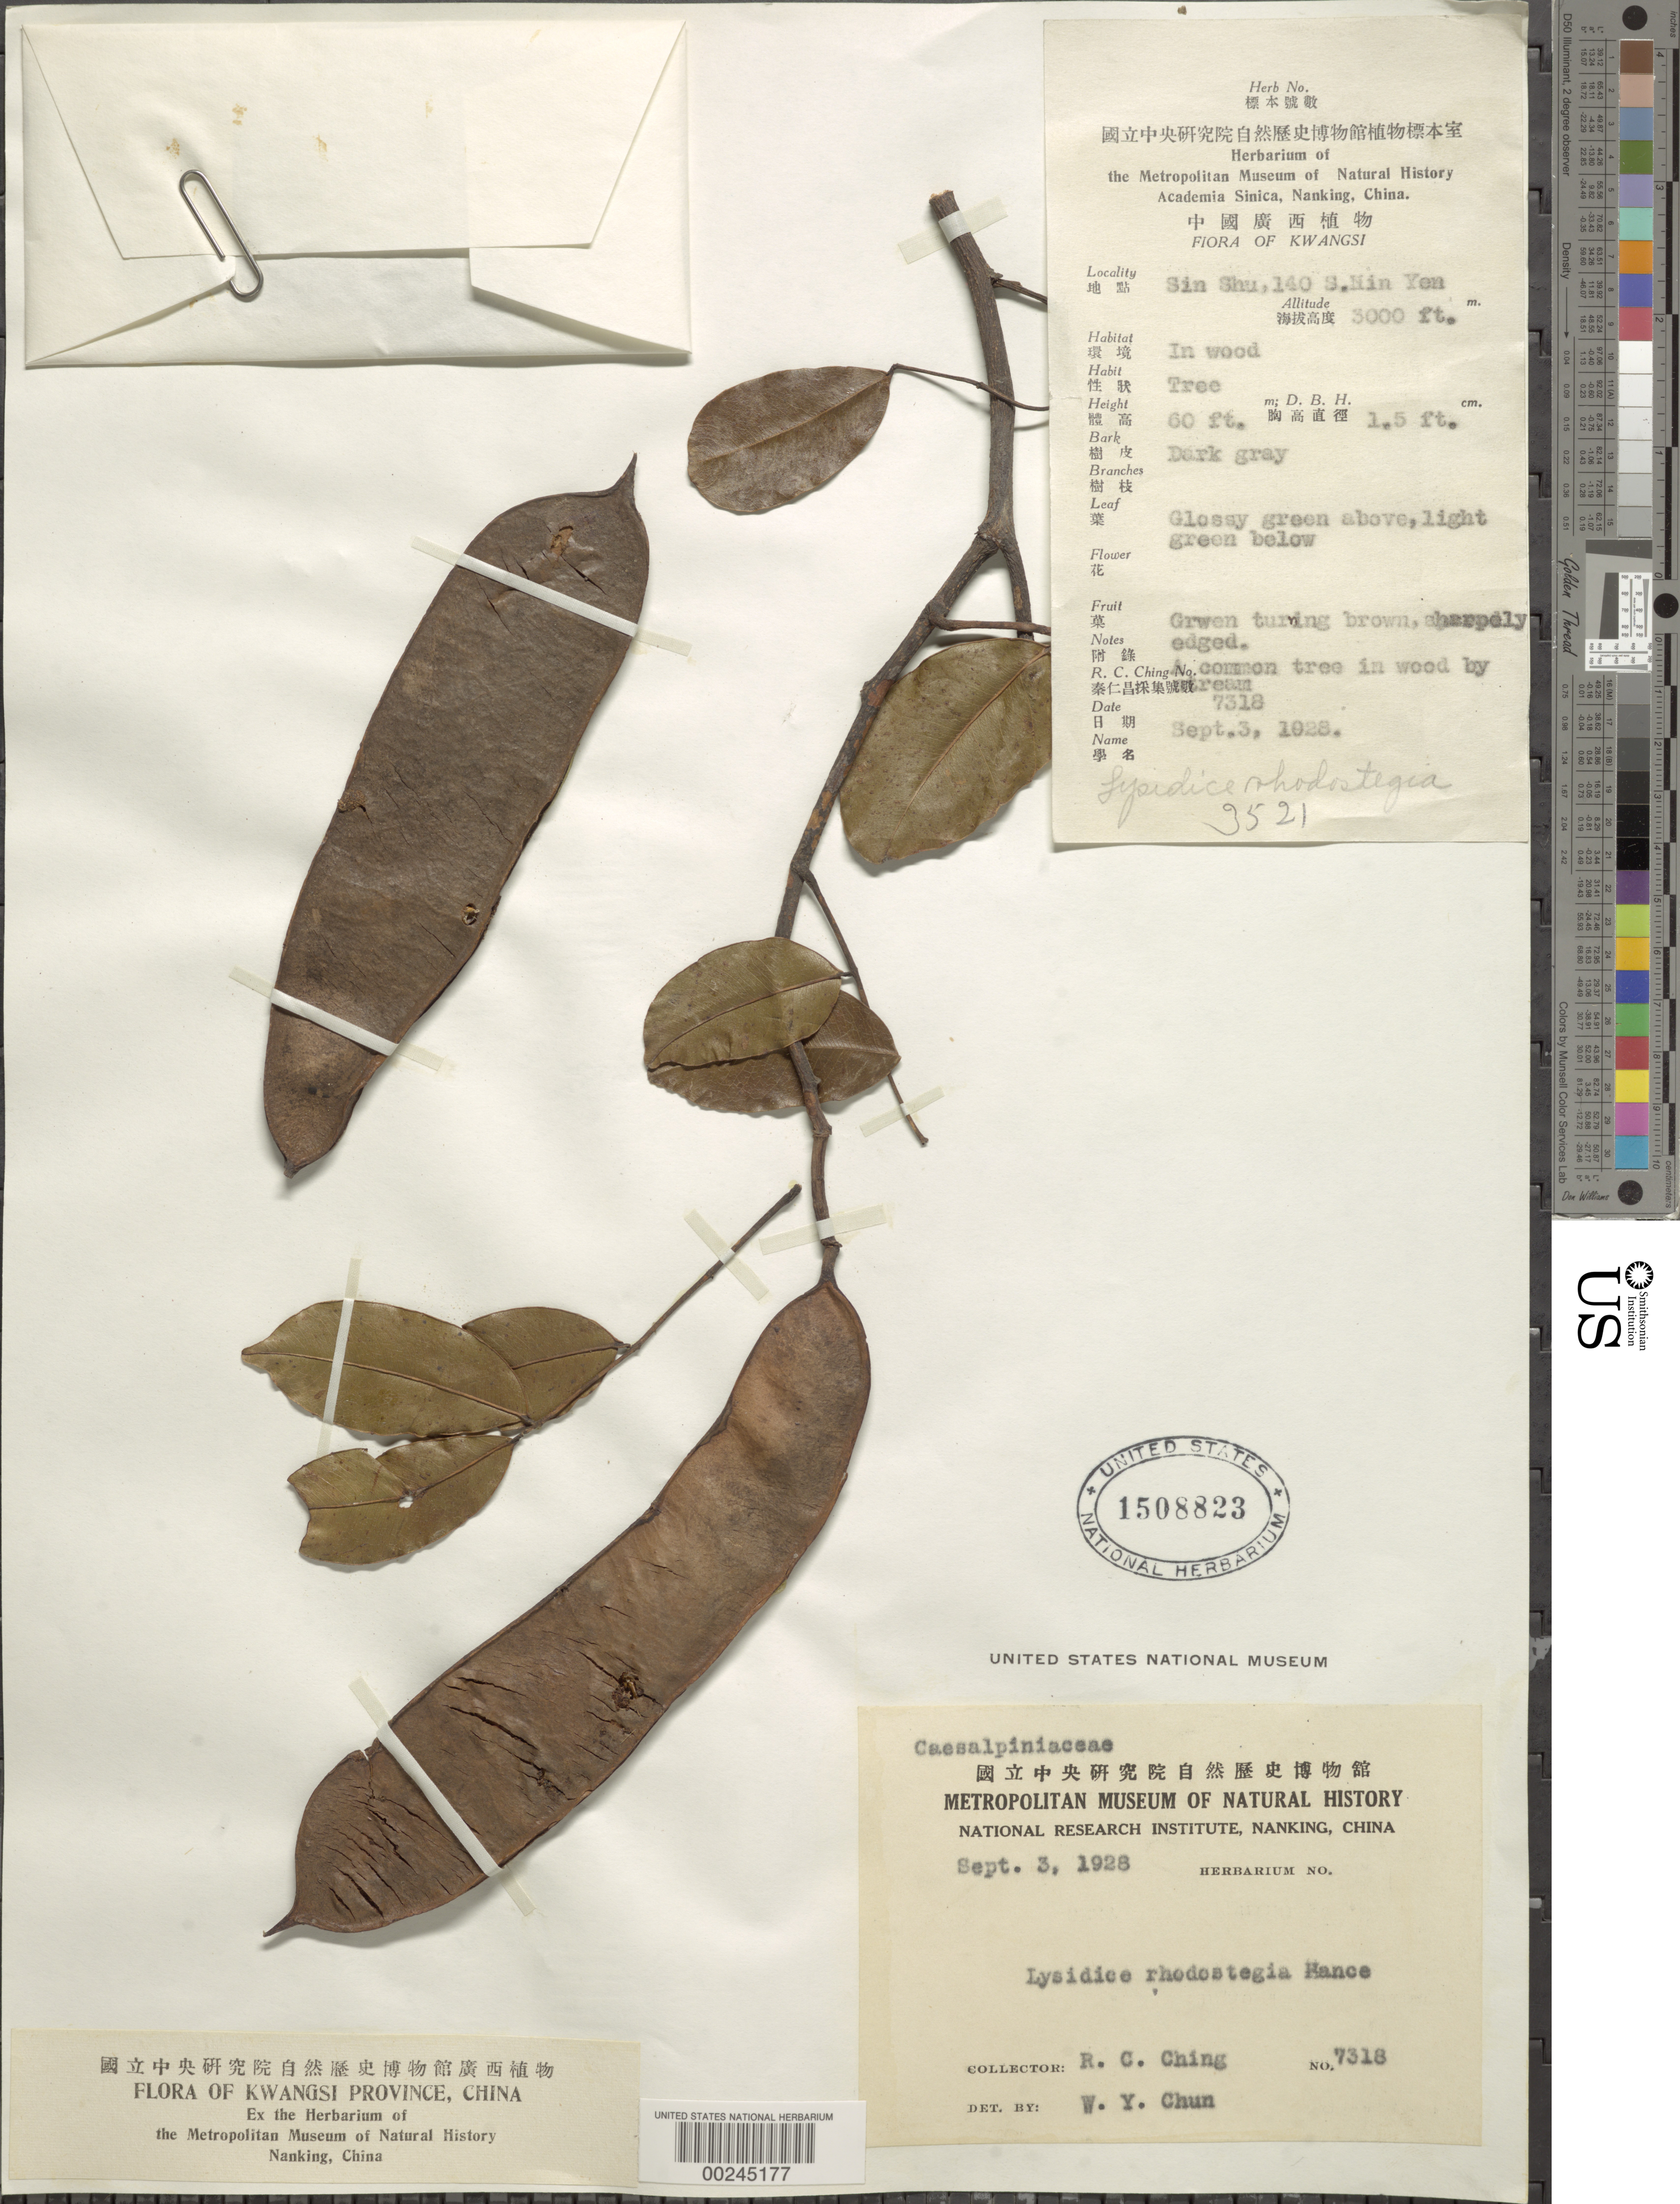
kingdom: Plantae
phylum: Tracheophyta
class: Magnoliopsida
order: Fabales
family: Fabaceae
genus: Lysidice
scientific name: Lysidice rhodostegia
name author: Hance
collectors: R. C. Ching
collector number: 7318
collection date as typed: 03 Sep 1928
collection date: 1928-09-03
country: China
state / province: Guangxi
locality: Sin shu, 140 s. nin yen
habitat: In woods by stream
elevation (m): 914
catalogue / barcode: US 1508823